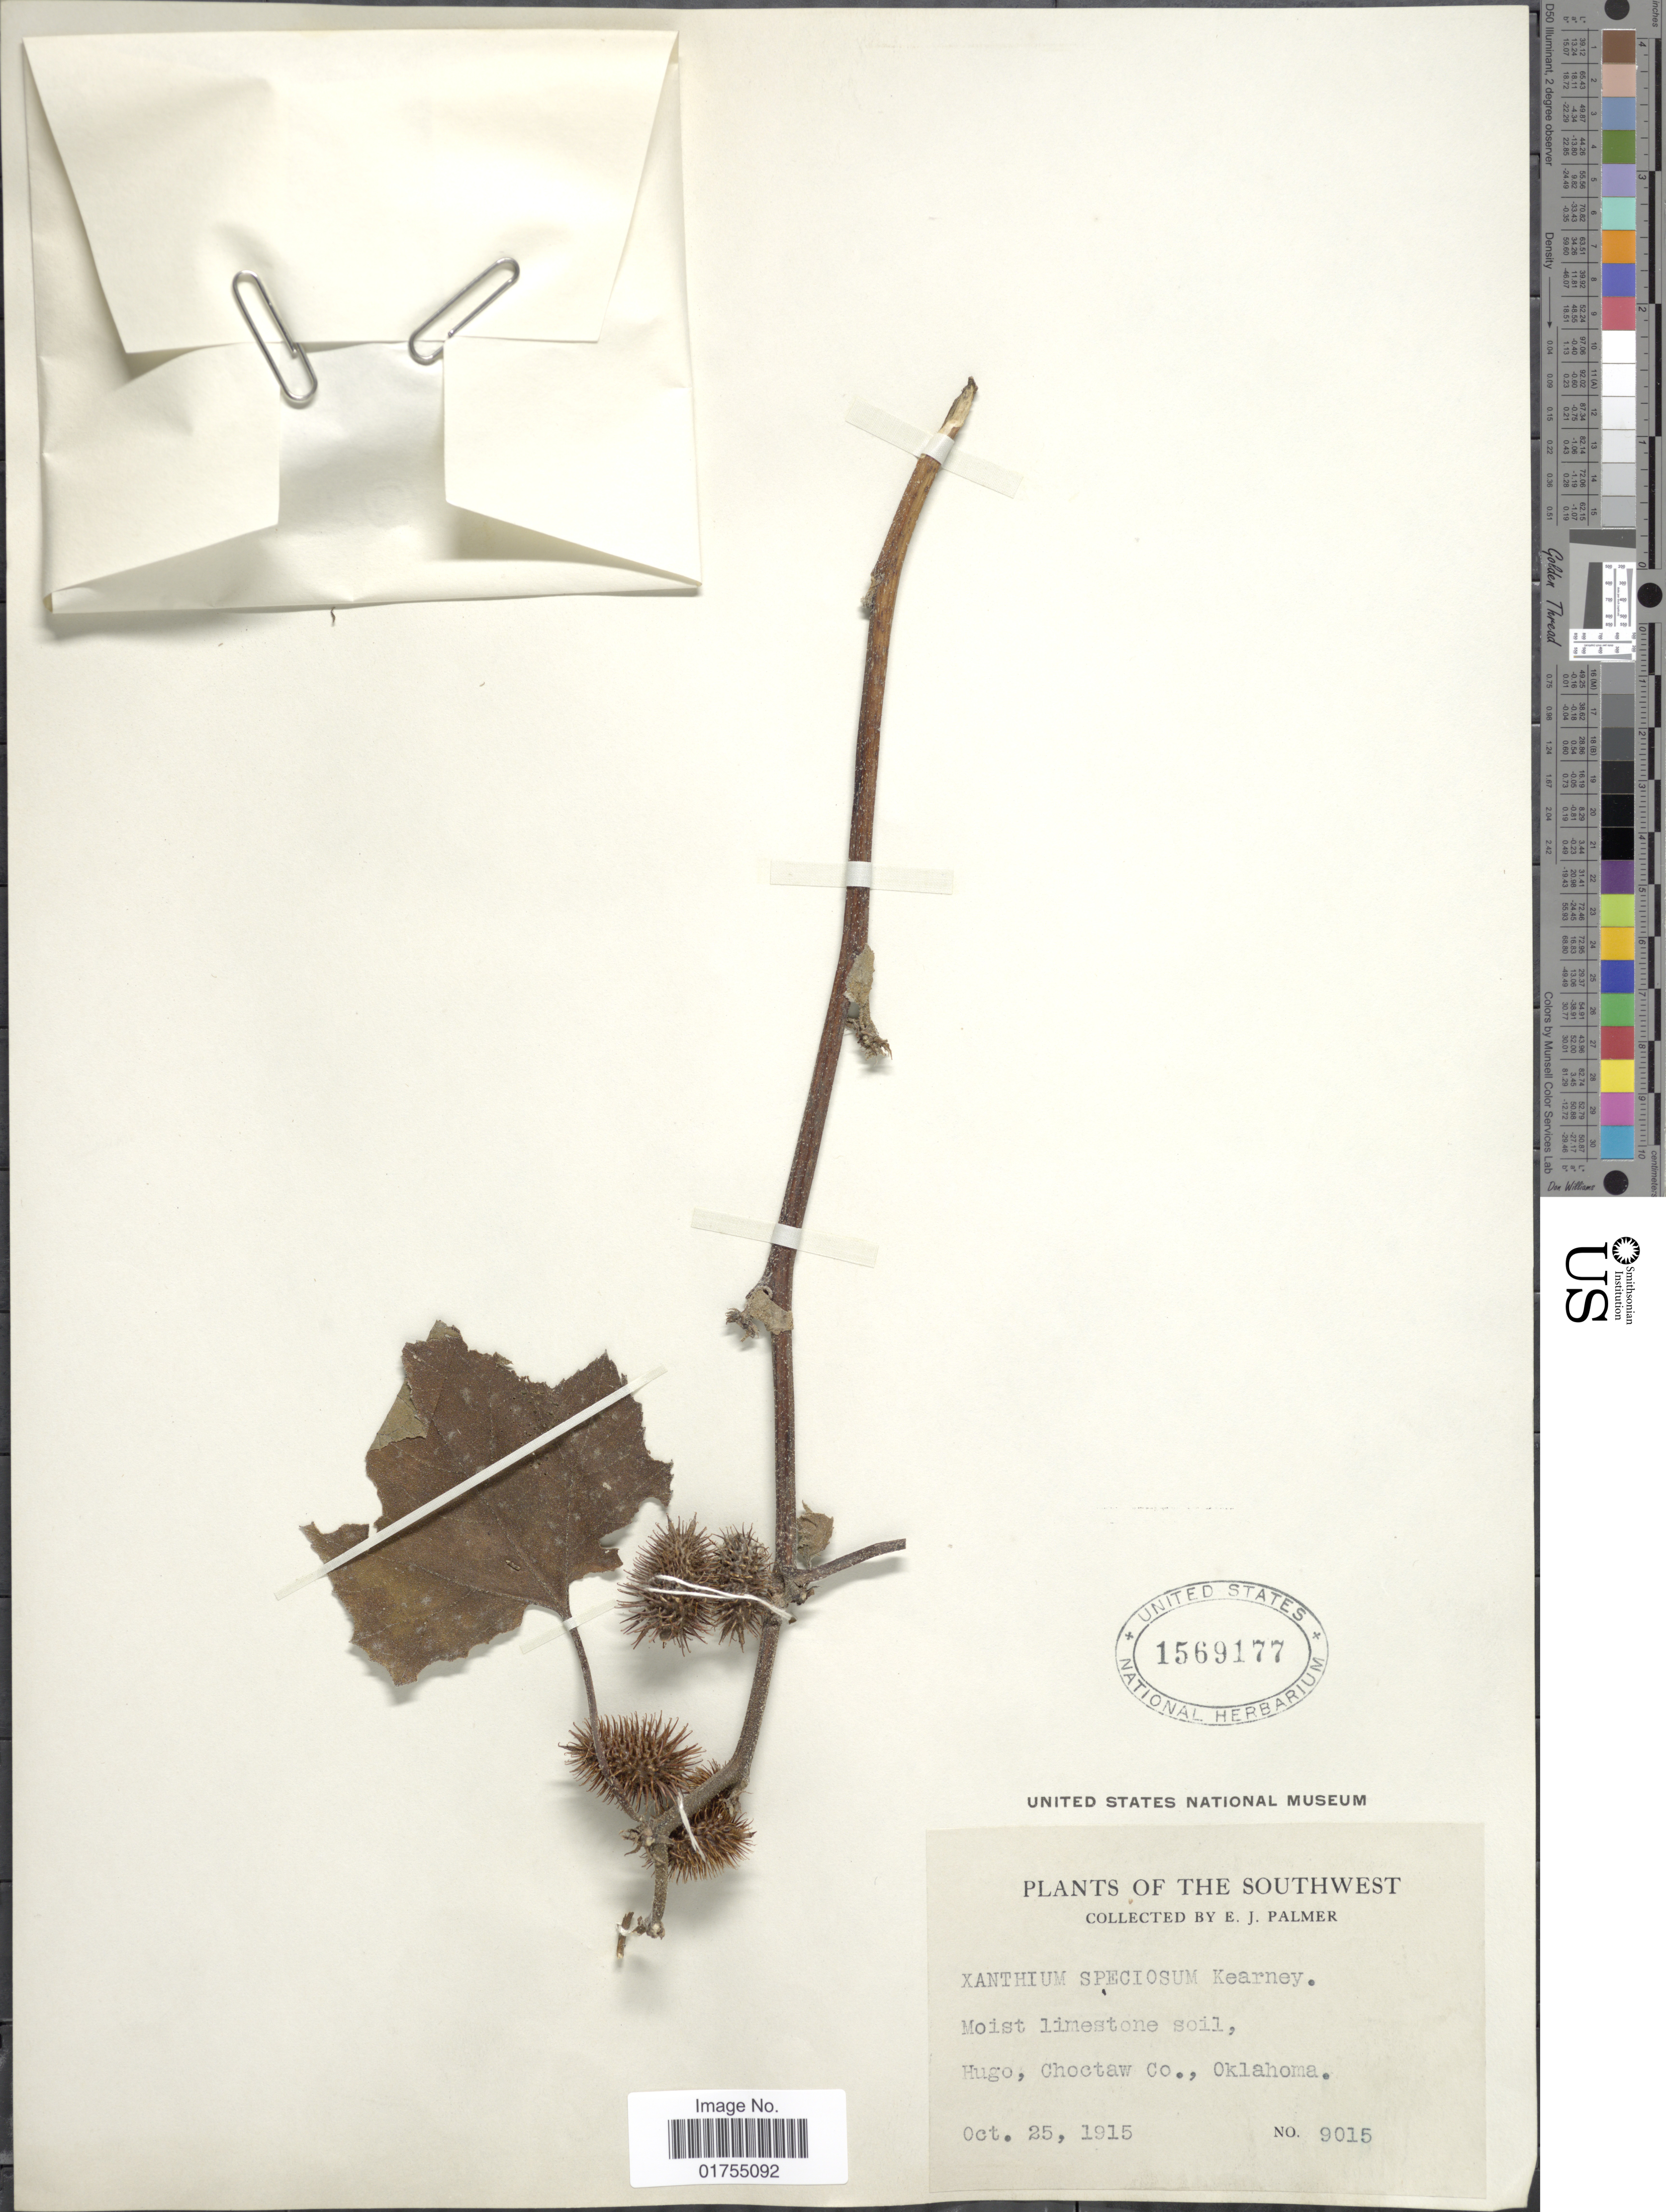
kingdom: Plantae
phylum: Tracheophyta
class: Magnoliopsida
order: Asterales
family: Asteraceae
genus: Xanthium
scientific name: Xanthium speciosum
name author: Kearney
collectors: E. J. Palmer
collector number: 9015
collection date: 1915-10-25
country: United States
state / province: Oklahoma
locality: Southwest. Hugo, Choctaw Co.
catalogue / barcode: US 1569177